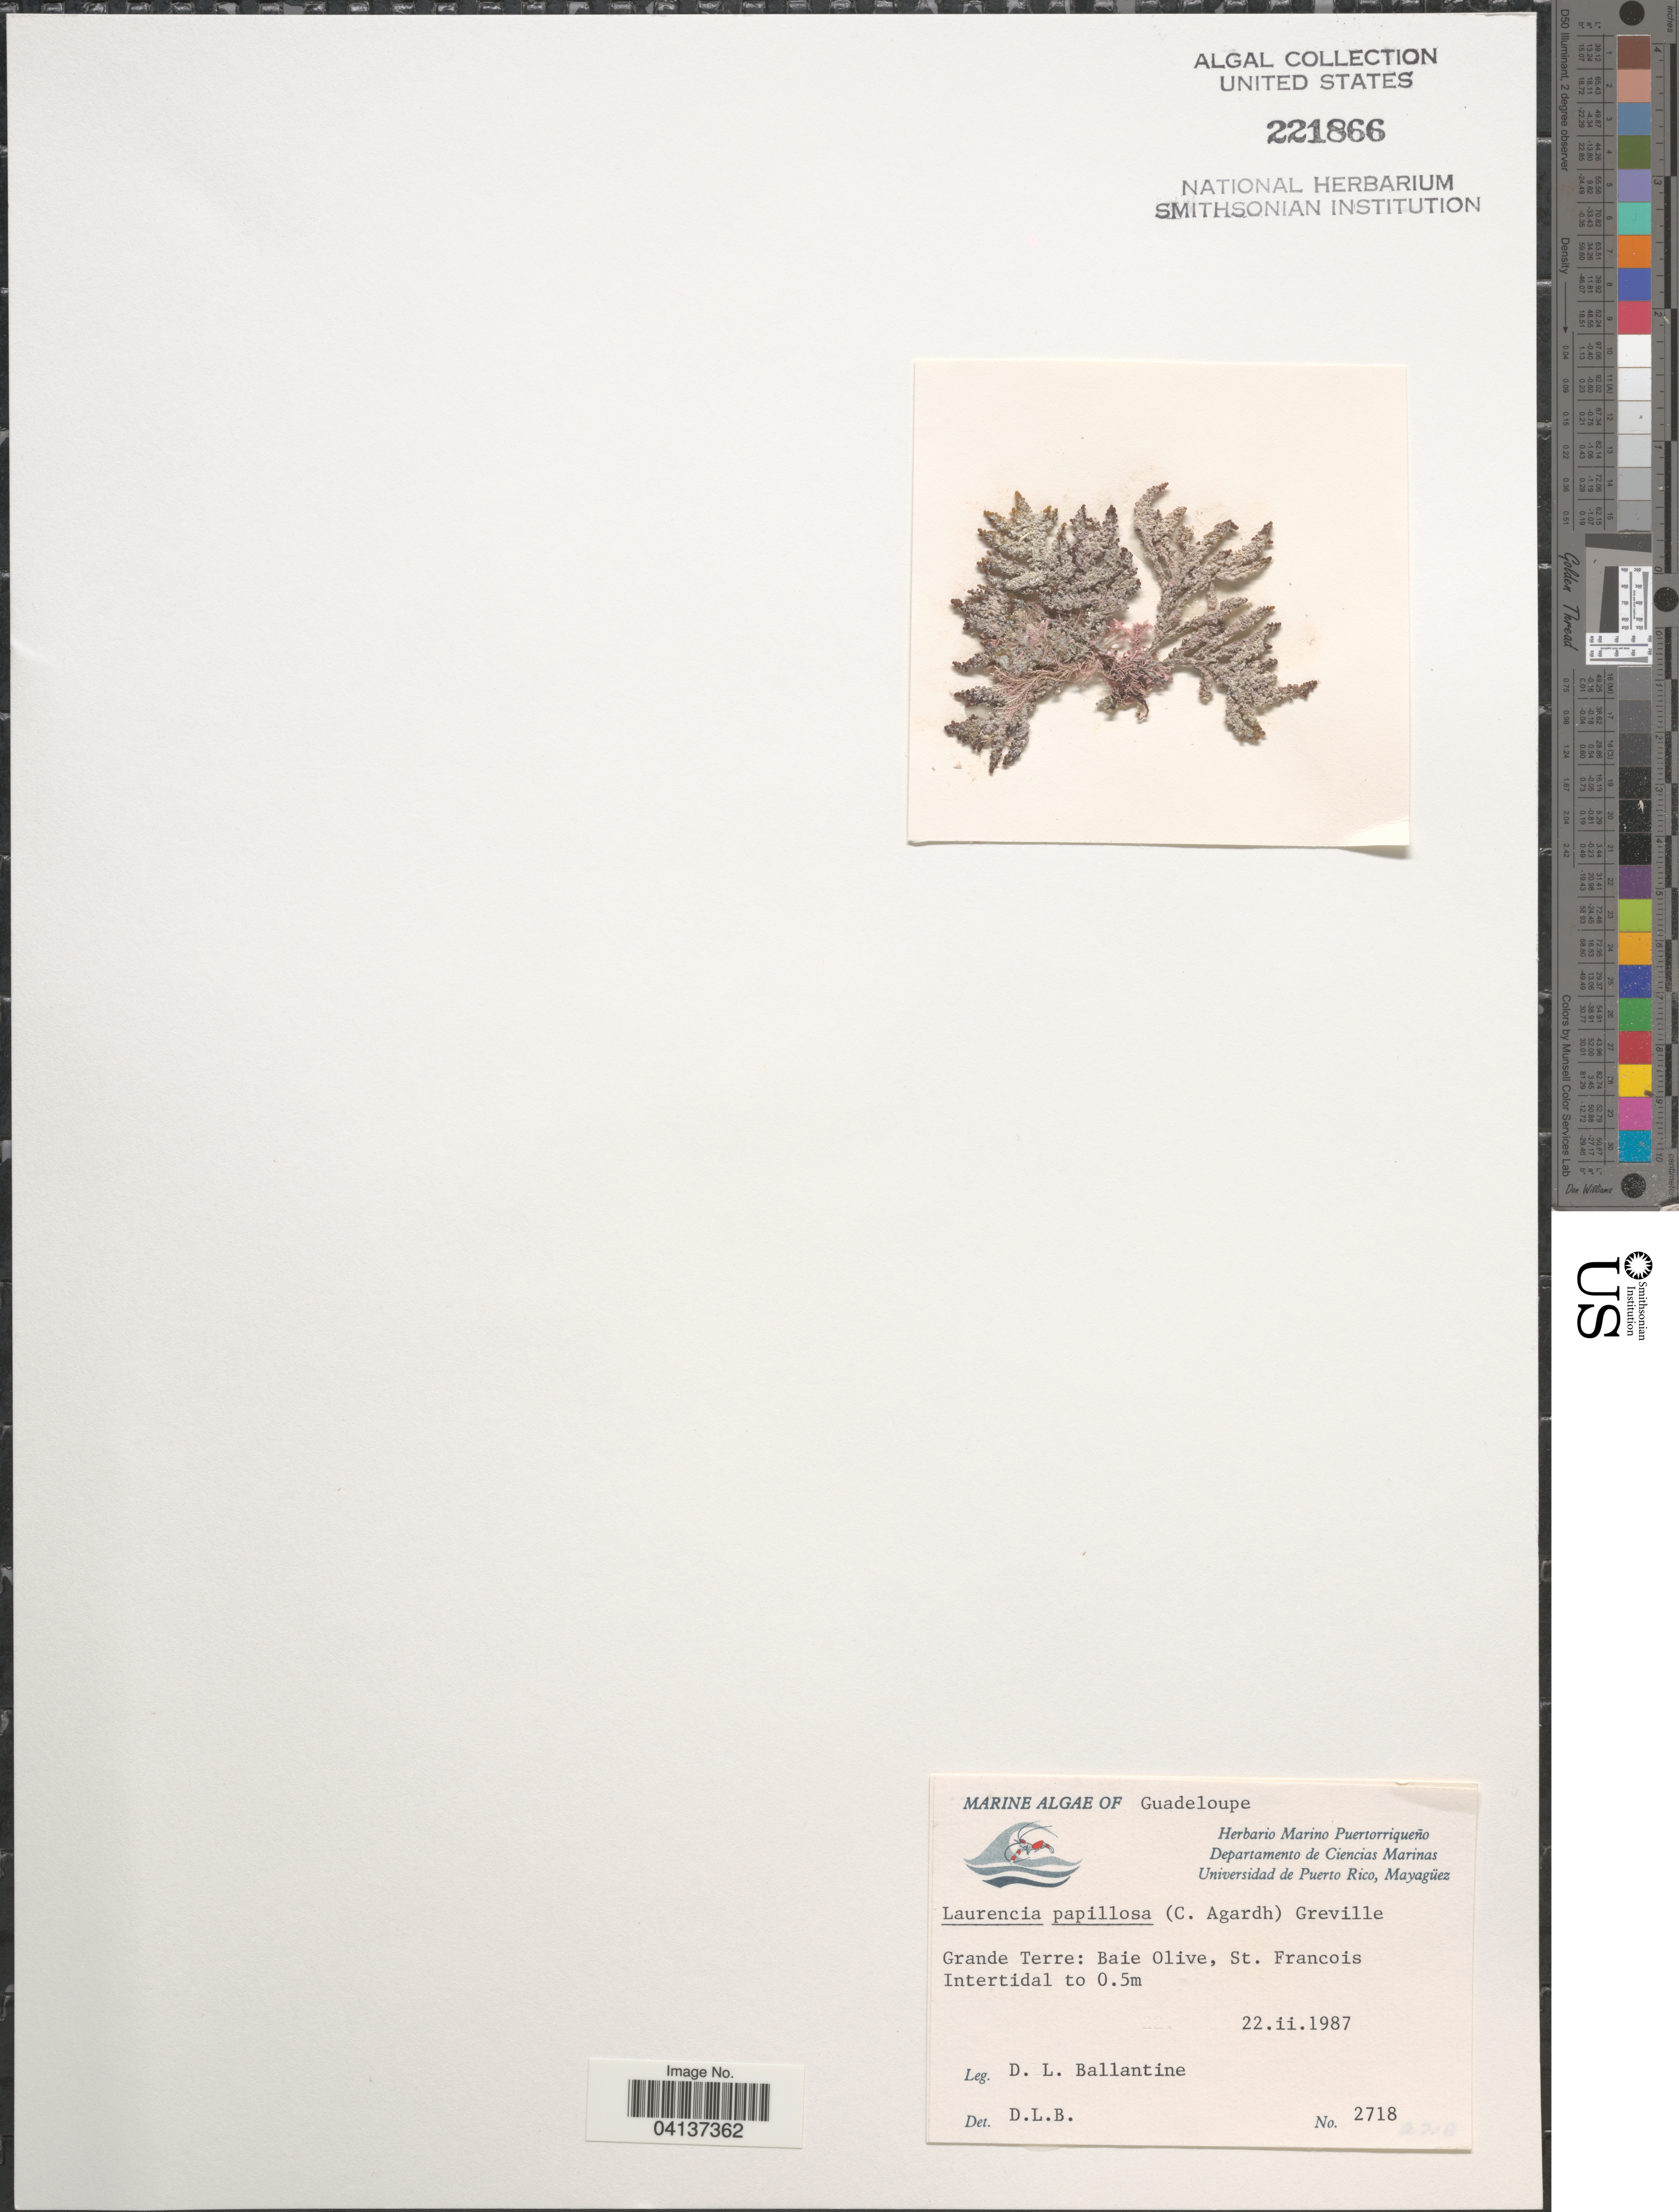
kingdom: Plantae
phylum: Rhodophyta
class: Florideophyceae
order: Ceramiales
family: Rhodomelaceae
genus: Palisada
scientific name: Palisada perforata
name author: (Bory) K.W. Nam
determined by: Algae name updating Project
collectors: D.L. Ballantine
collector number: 2718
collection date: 1987-02-22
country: Guadeloupe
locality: Grande Terre: Baie Olive, St. Francois.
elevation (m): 0.5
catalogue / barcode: US 221866